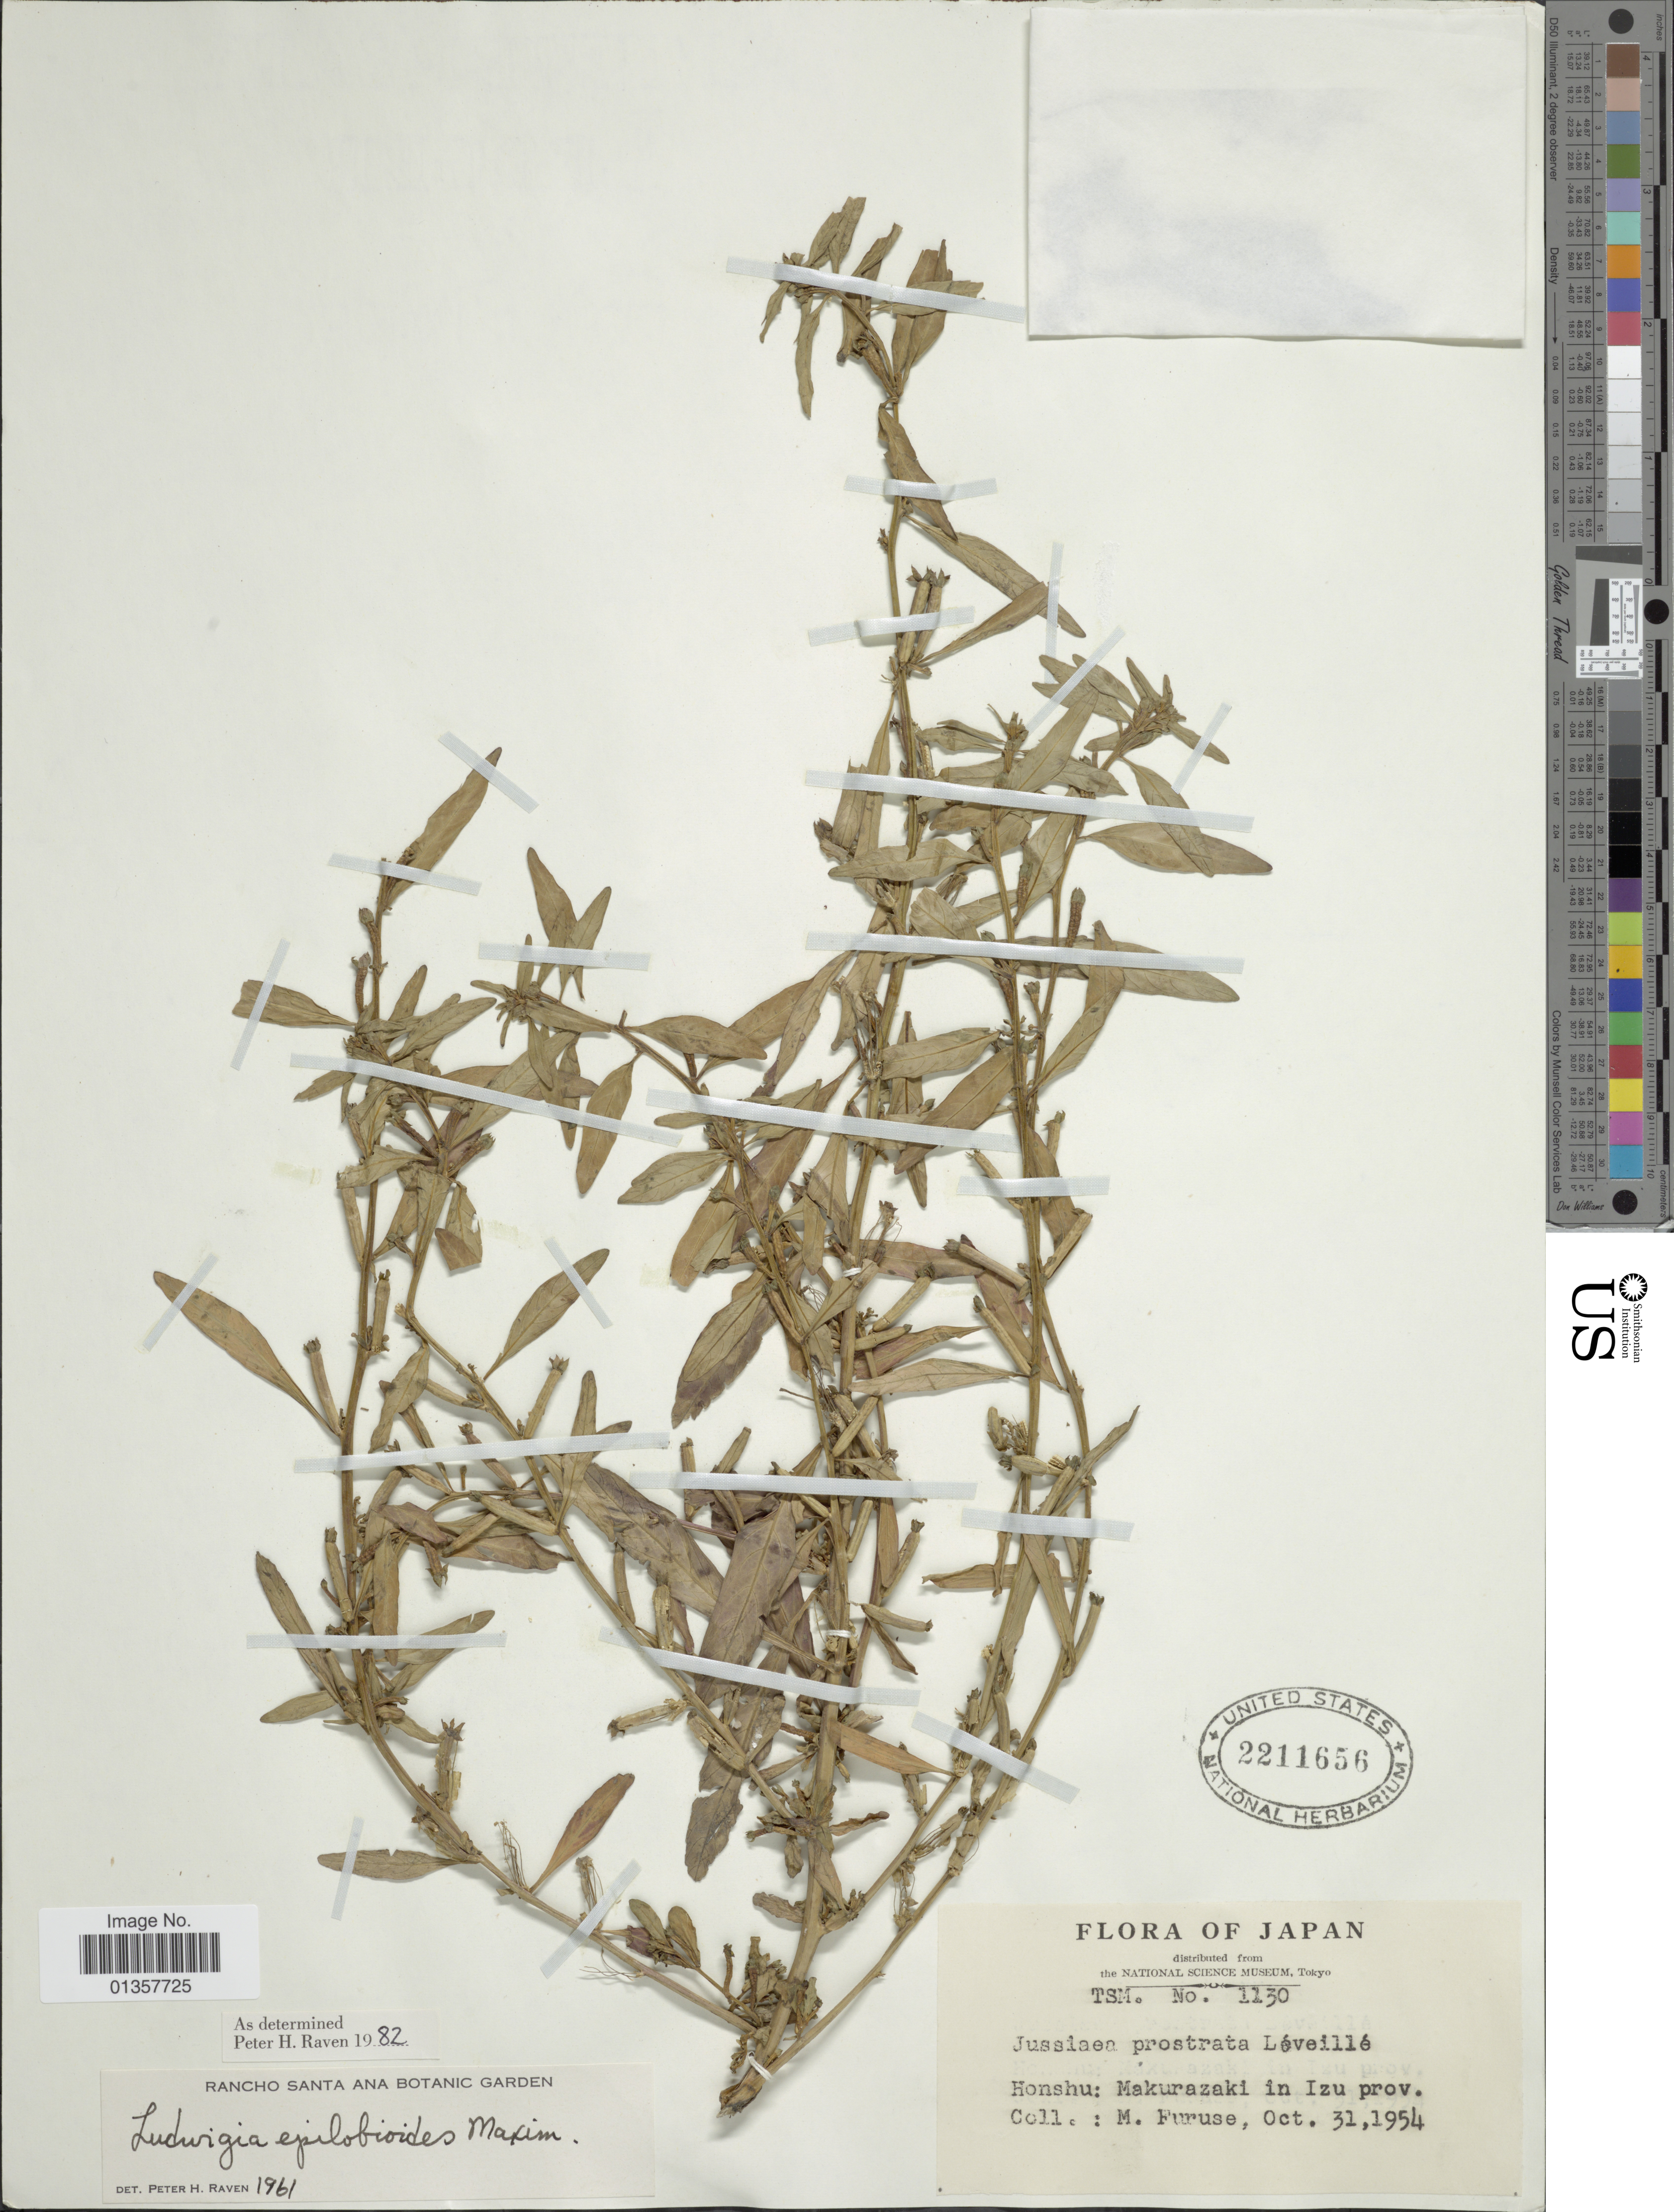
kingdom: Plantae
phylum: Tracheophyta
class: Magnoliopsida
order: Myrtales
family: Onagraceae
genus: Ludwigia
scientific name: Ludwigia epilobioides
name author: Maxim.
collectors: M. Furuse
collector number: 1130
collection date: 1954-10-31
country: Japan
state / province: Kagosima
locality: Honshu: Makurazaki in Izu prov.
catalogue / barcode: US 2211656